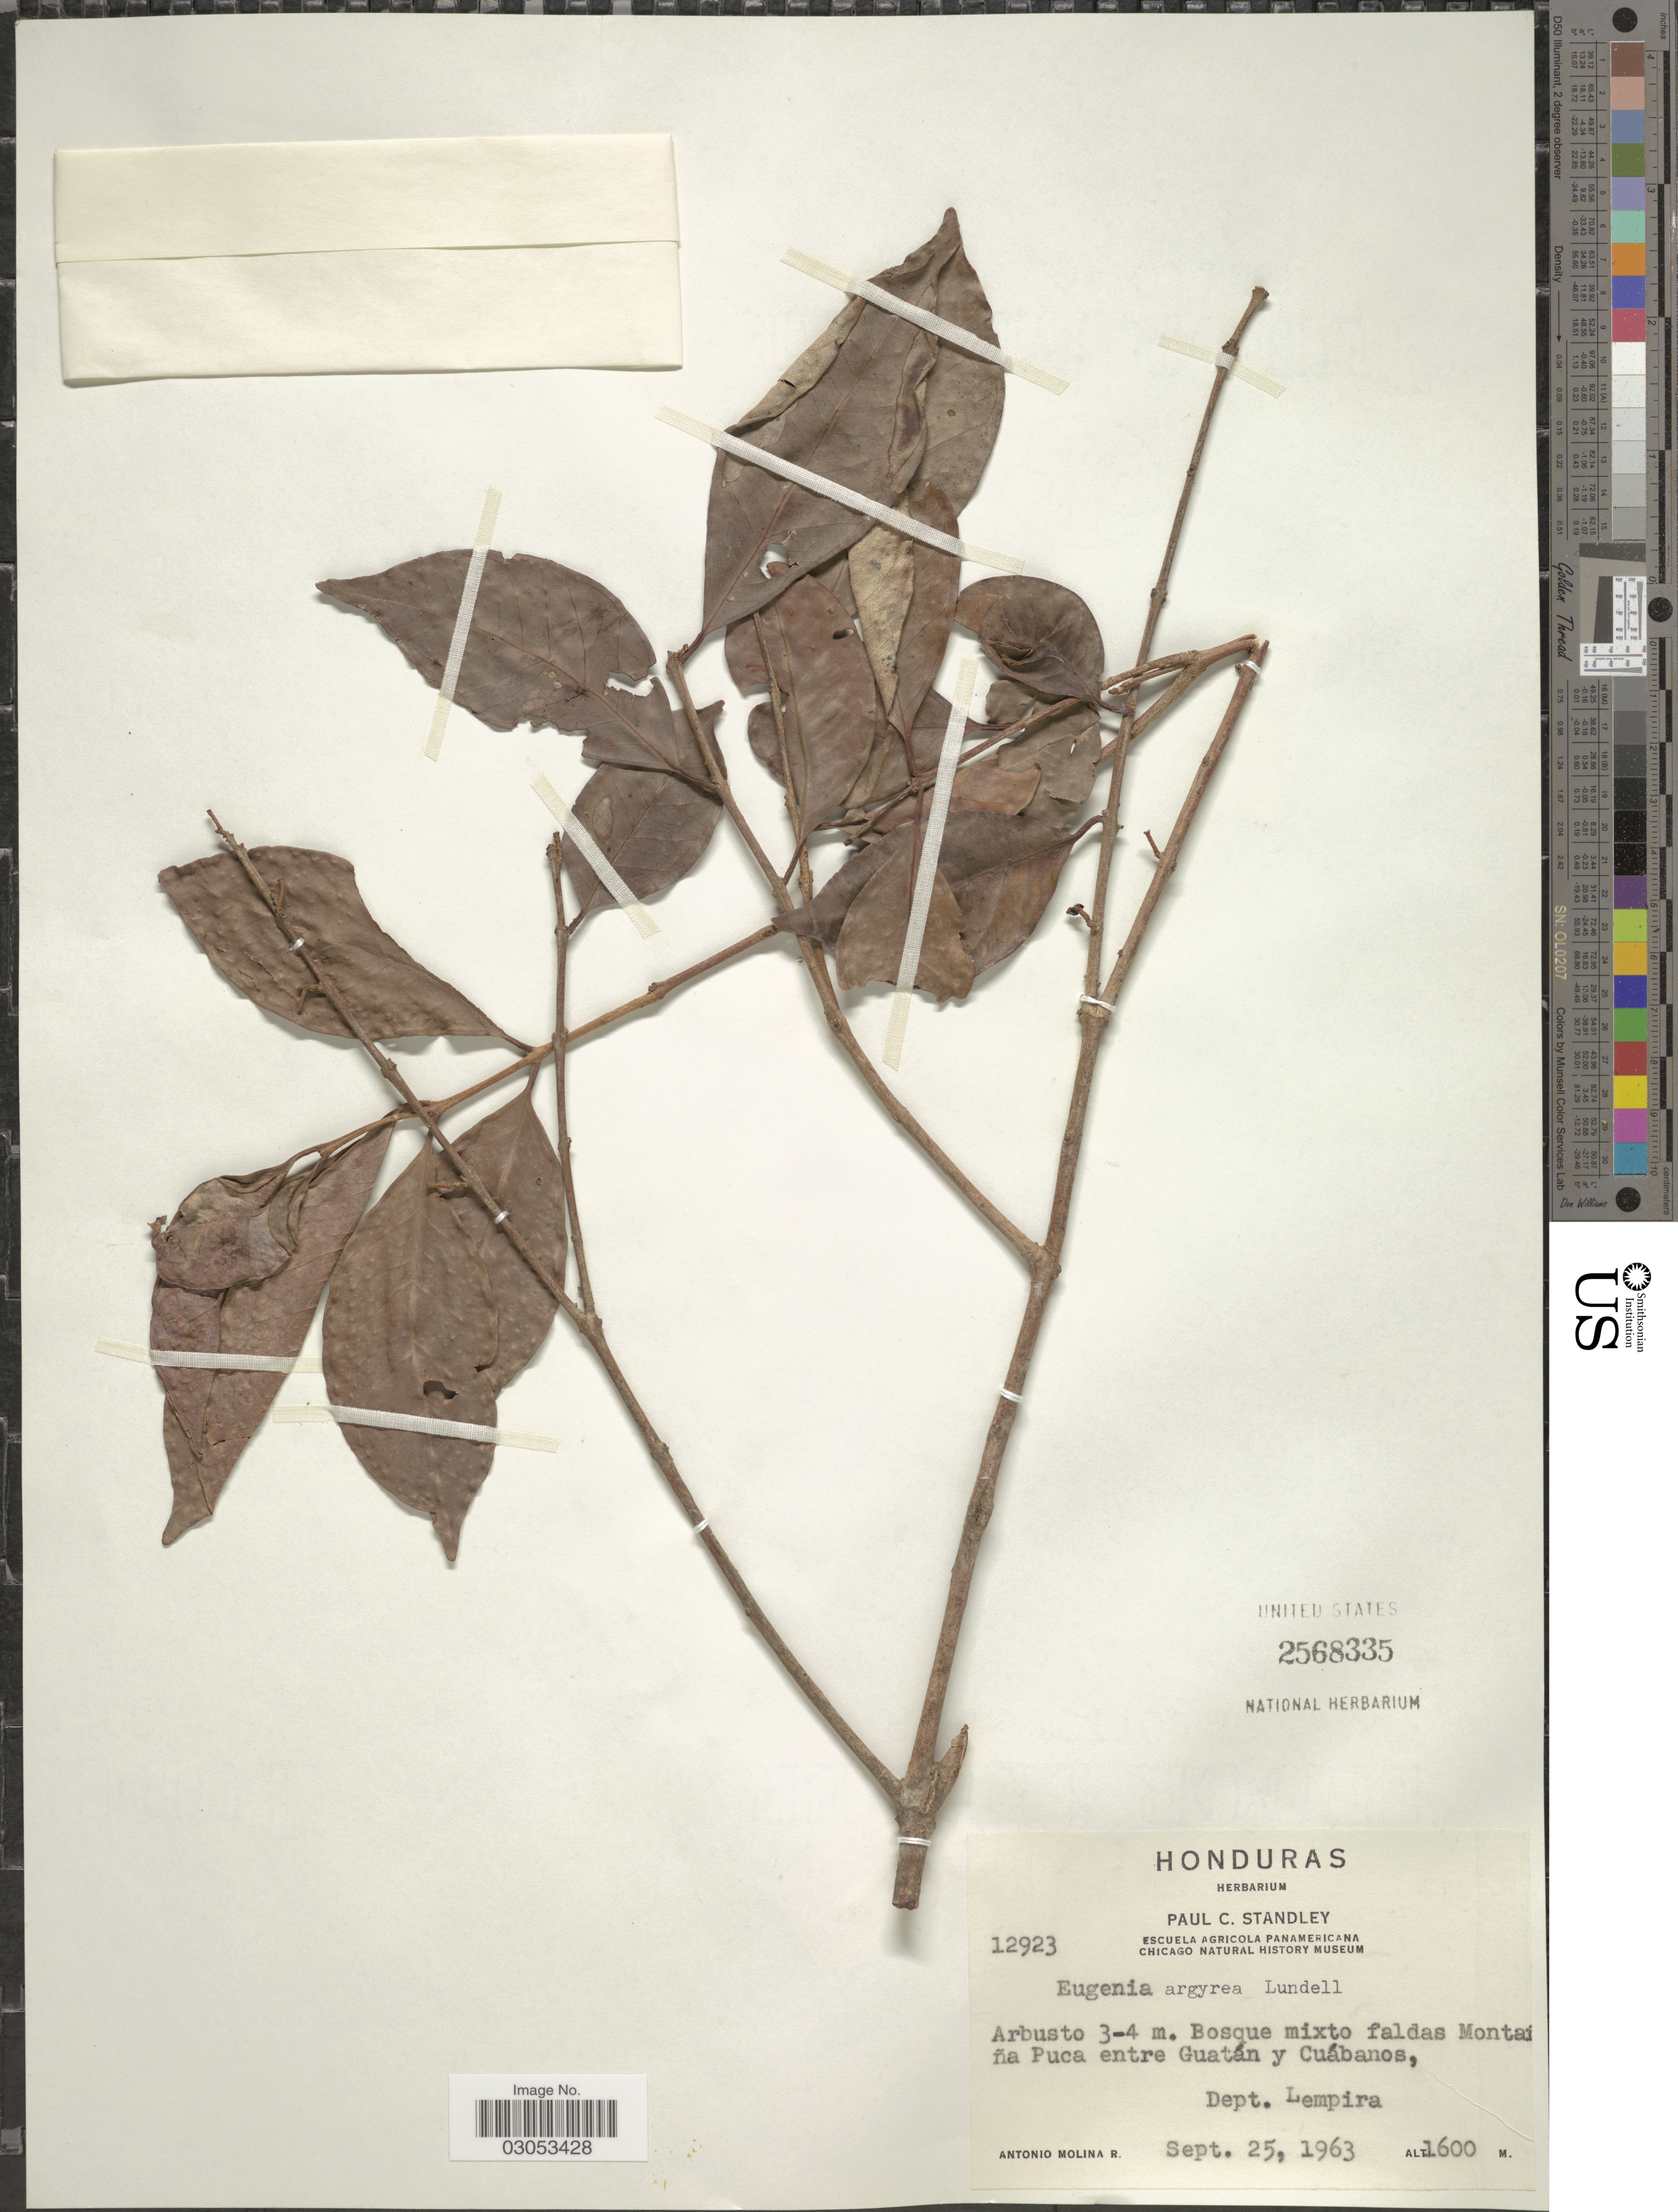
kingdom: Plantae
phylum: Tracheophyta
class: Magnoliopsida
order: Myrtales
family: Myrtaceae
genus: Eugenia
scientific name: Eugenia argyrea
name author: Lundell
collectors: A. Molina R.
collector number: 12923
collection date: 1963-09-25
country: Honduras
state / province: Lempira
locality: Bosque mixto faldas Montaña Puca entre Guatán y Cuábanos, Dept. Lempira.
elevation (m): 1600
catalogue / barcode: US 2568335